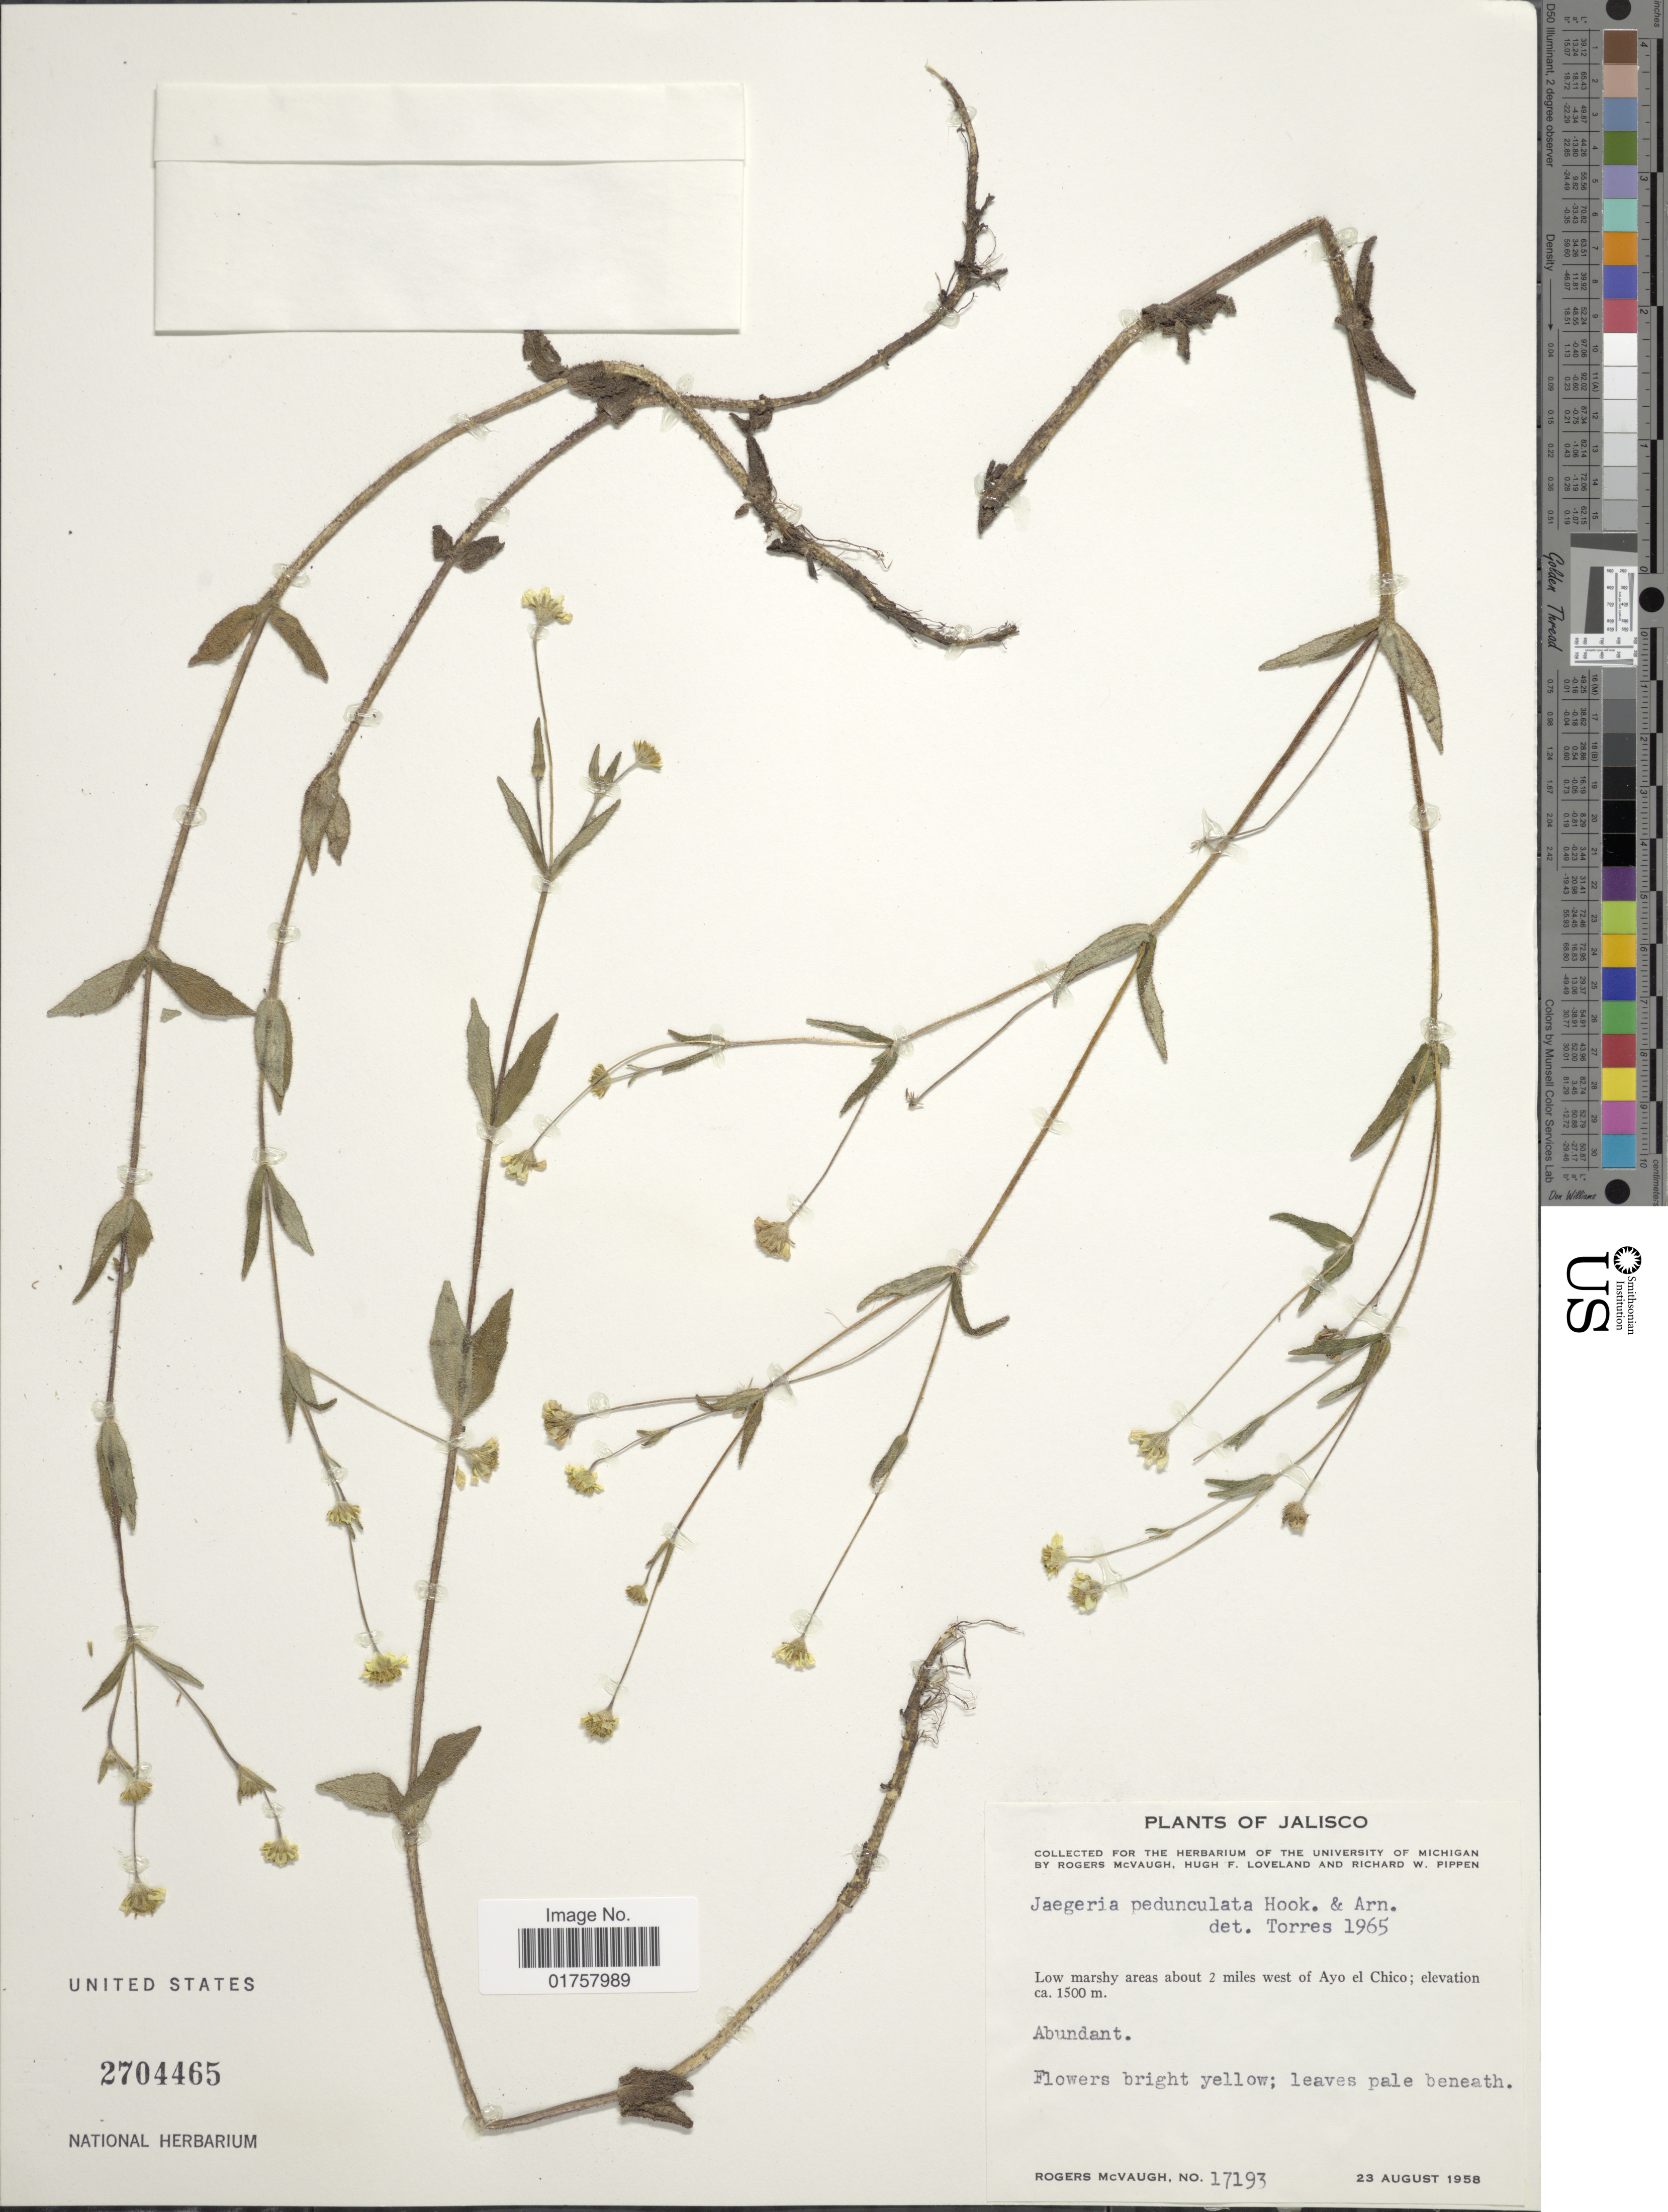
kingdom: Plantae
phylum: Tracheophyta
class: Magnoliopsida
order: Asterales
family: Asteraceae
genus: Jaegeria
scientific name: Jaegeria pendunculata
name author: Hook. & Arn.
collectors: R. McVaugh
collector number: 17193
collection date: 1958-08-23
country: Mexico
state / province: Jalisco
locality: Low marshy areas about 2 miles west of Ayo el Chico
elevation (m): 1500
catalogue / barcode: US 2704465